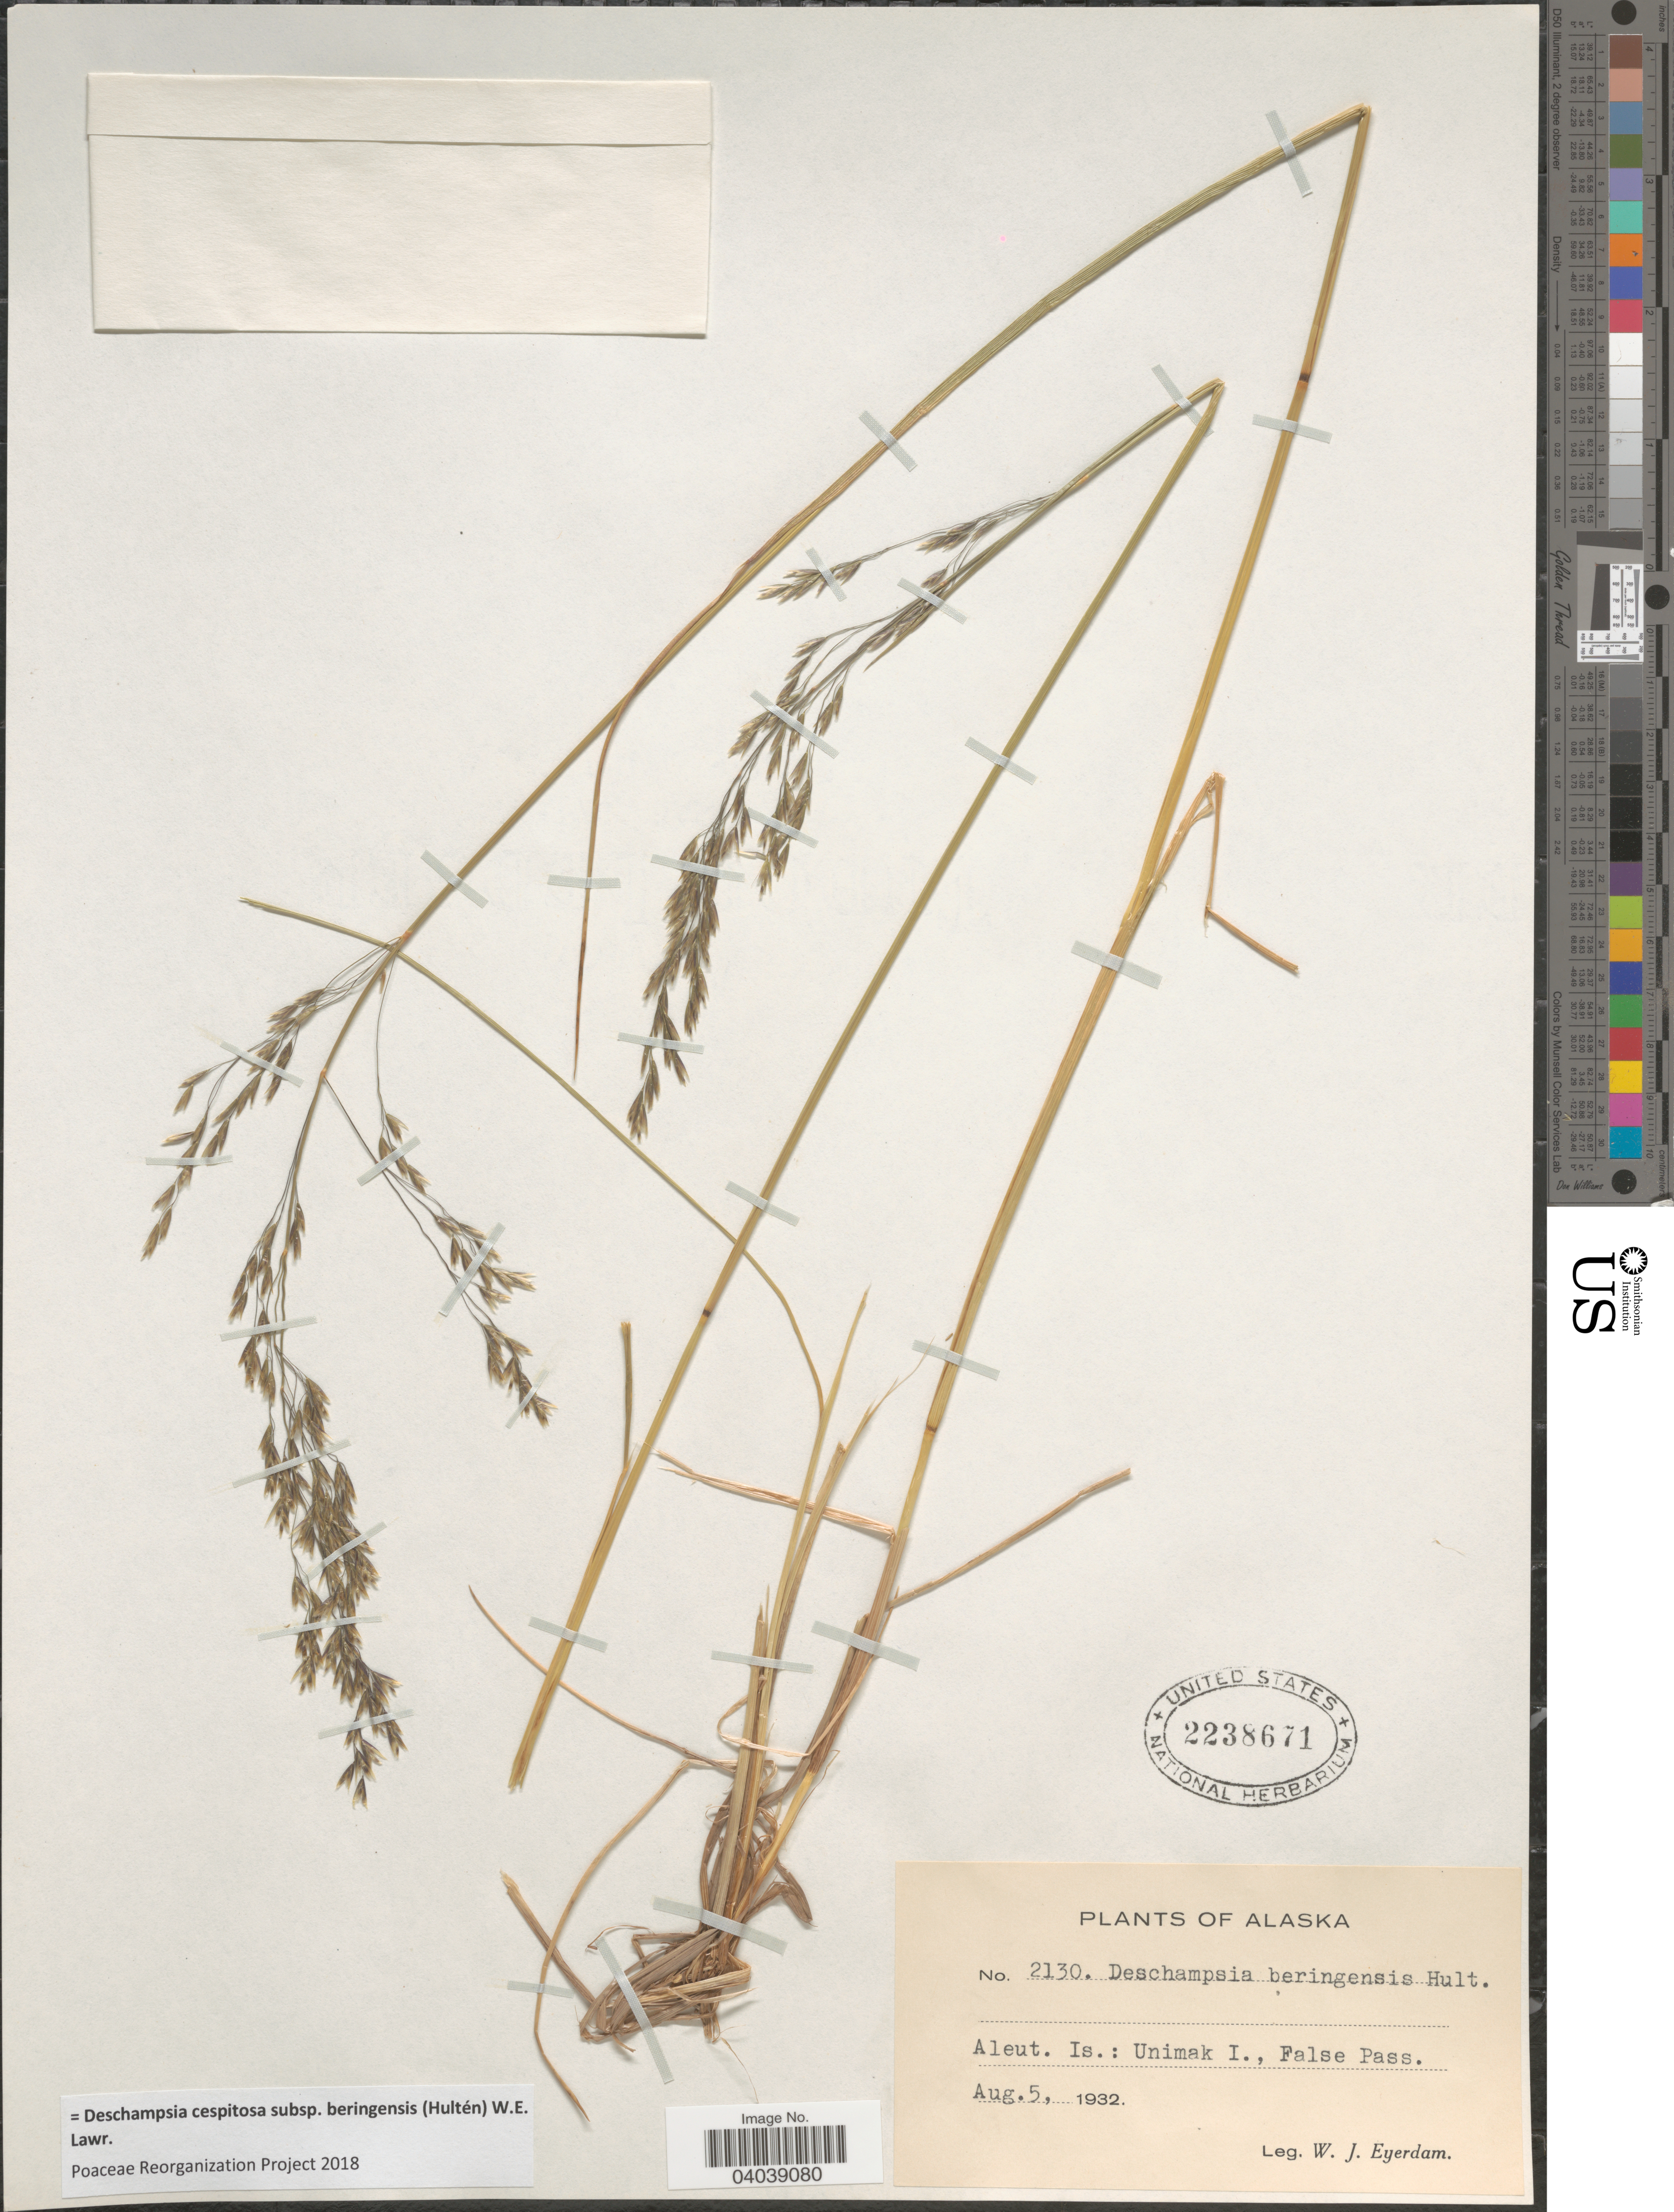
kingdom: Plantae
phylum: Tracheophyta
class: Liliopsida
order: Poales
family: Poaceae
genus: Deschampsia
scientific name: Deschampsia cespitosa subsp. beringensis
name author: (Hultén) Lawrence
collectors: W. J. Eyerdam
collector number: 2130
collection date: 1932-08-05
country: United States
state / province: Alaska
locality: Aleut. Is.: Unimak I., False Pass.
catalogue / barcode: US 2238671